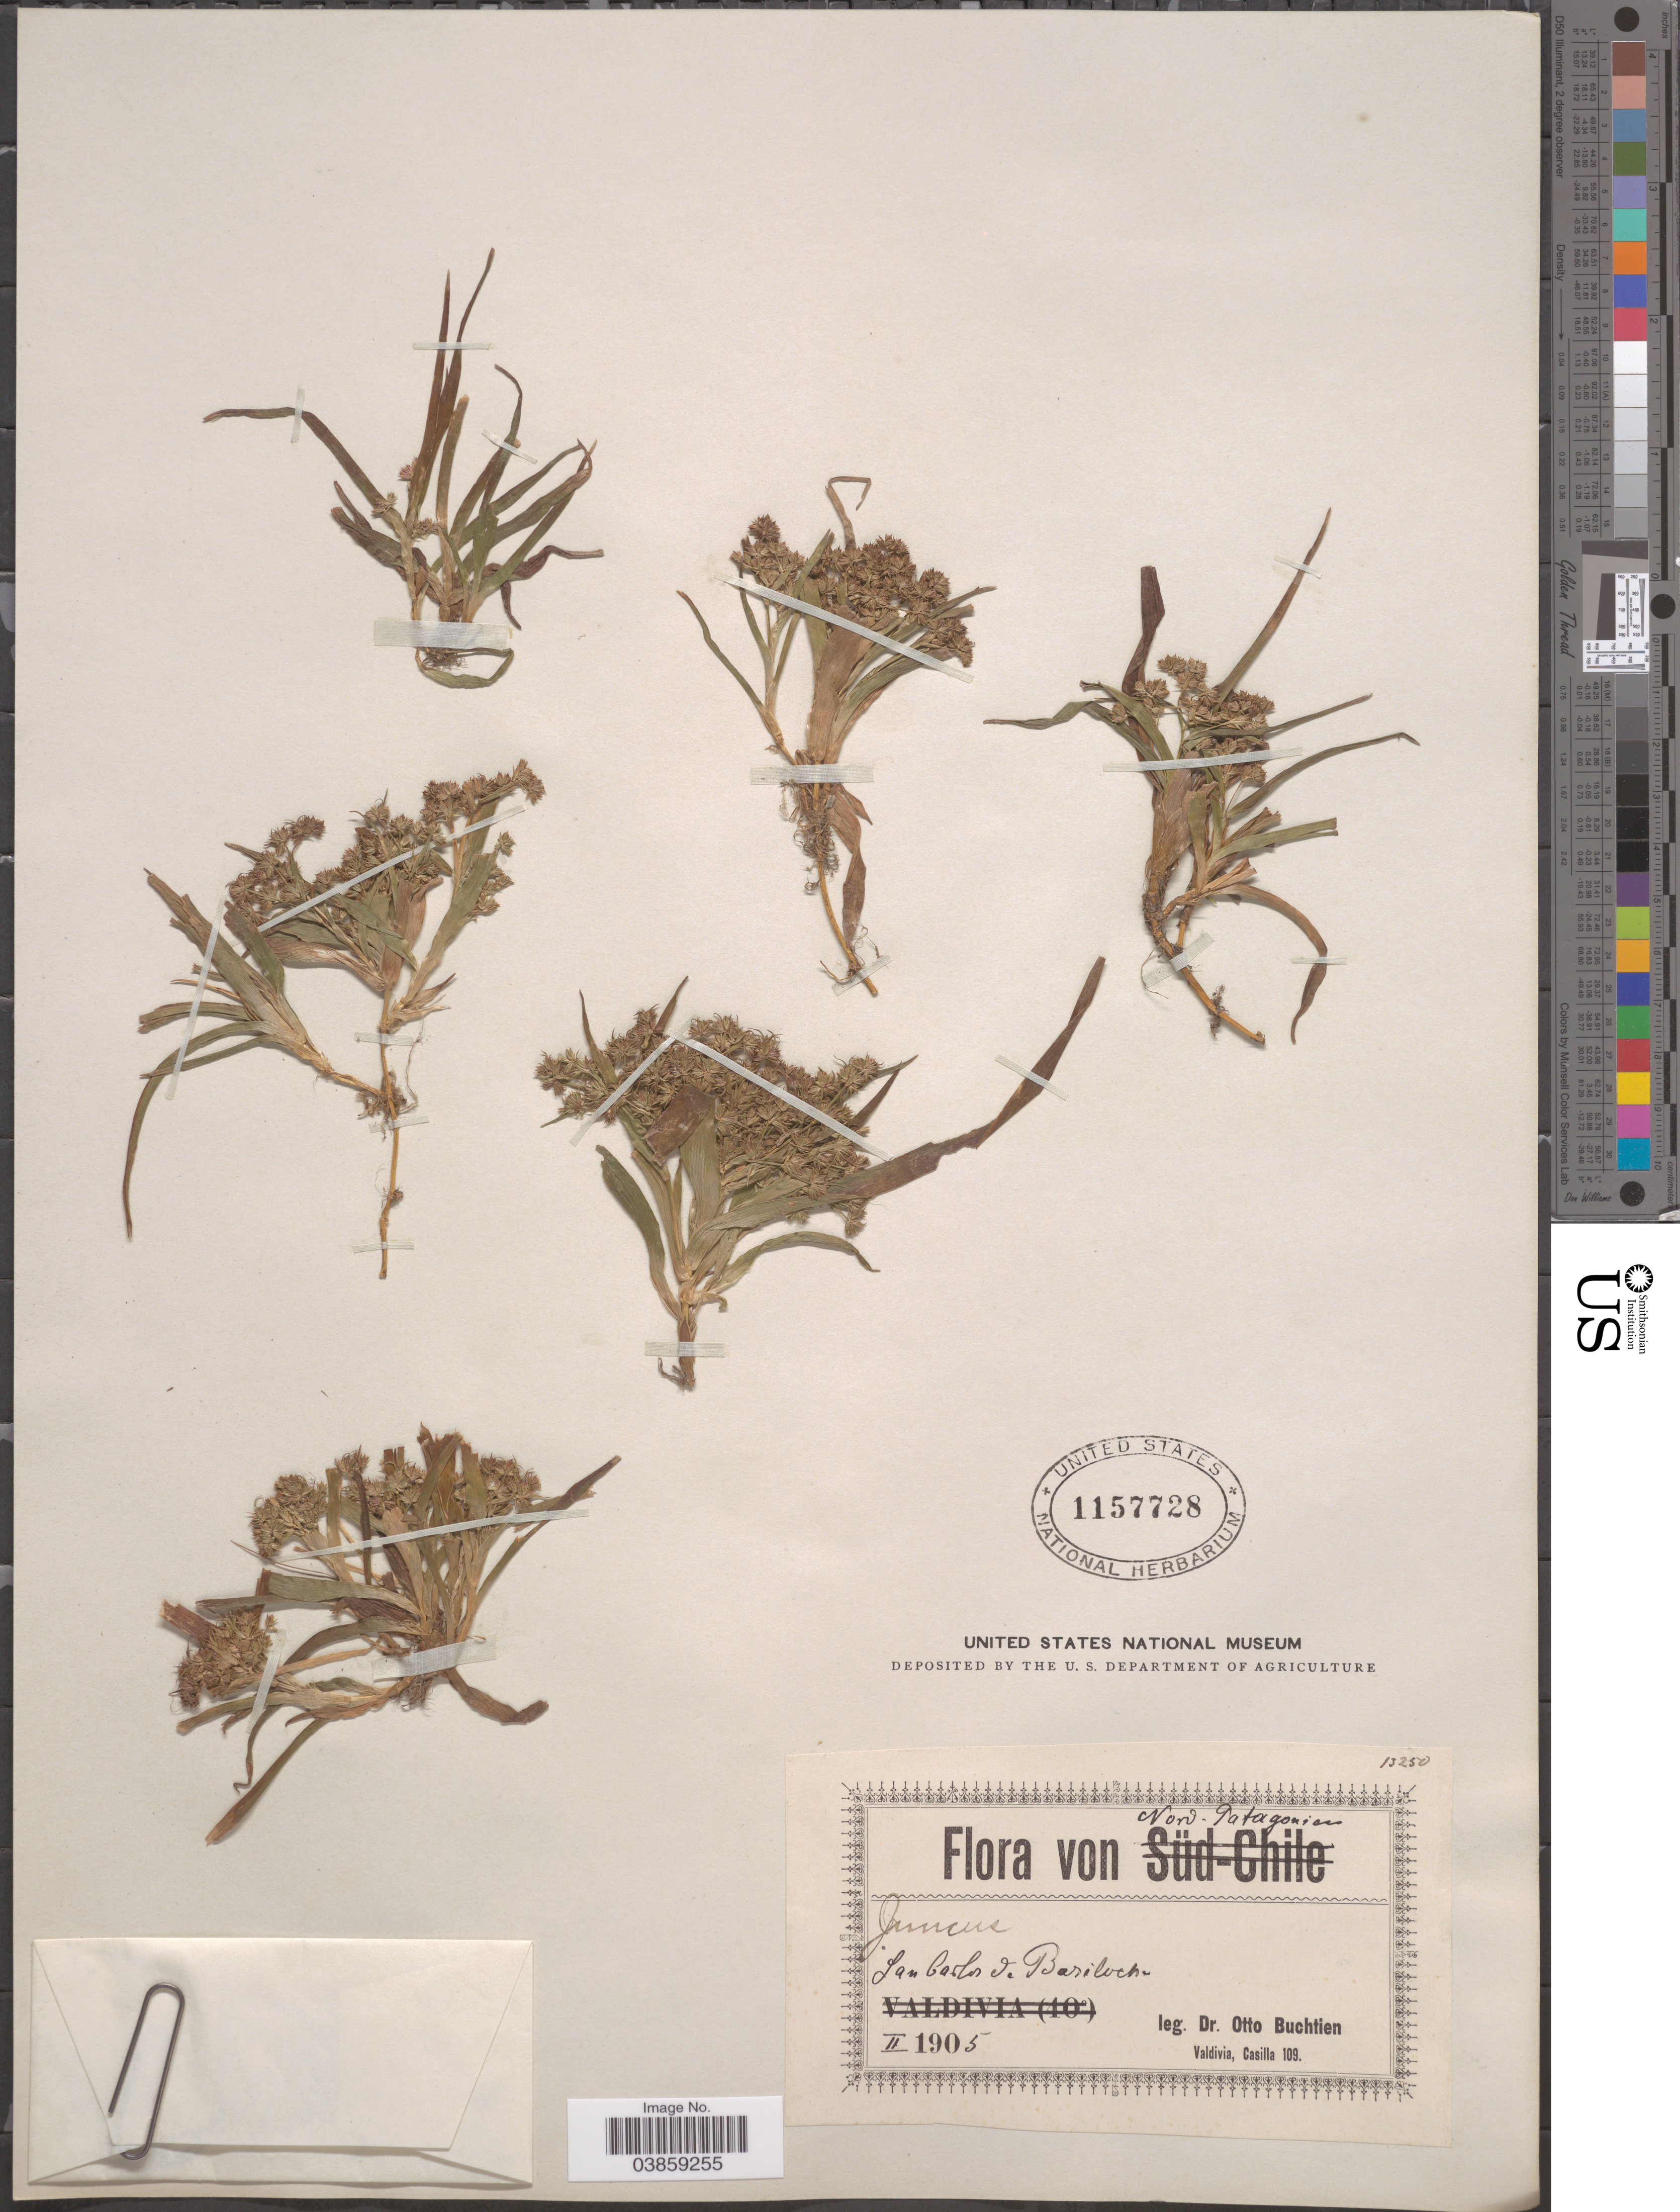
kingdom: Plantae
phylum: Tracheophyta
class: Liliopsida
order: Poales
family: Juncaceae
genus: Juncus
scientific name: Juncus cyperoides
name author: Laharpe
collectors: O. Buchtien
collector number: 13250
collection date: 1905-02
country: Argentina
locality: Nord Patagonian. San Carlos de Bariloche.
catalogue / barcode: US 1157728